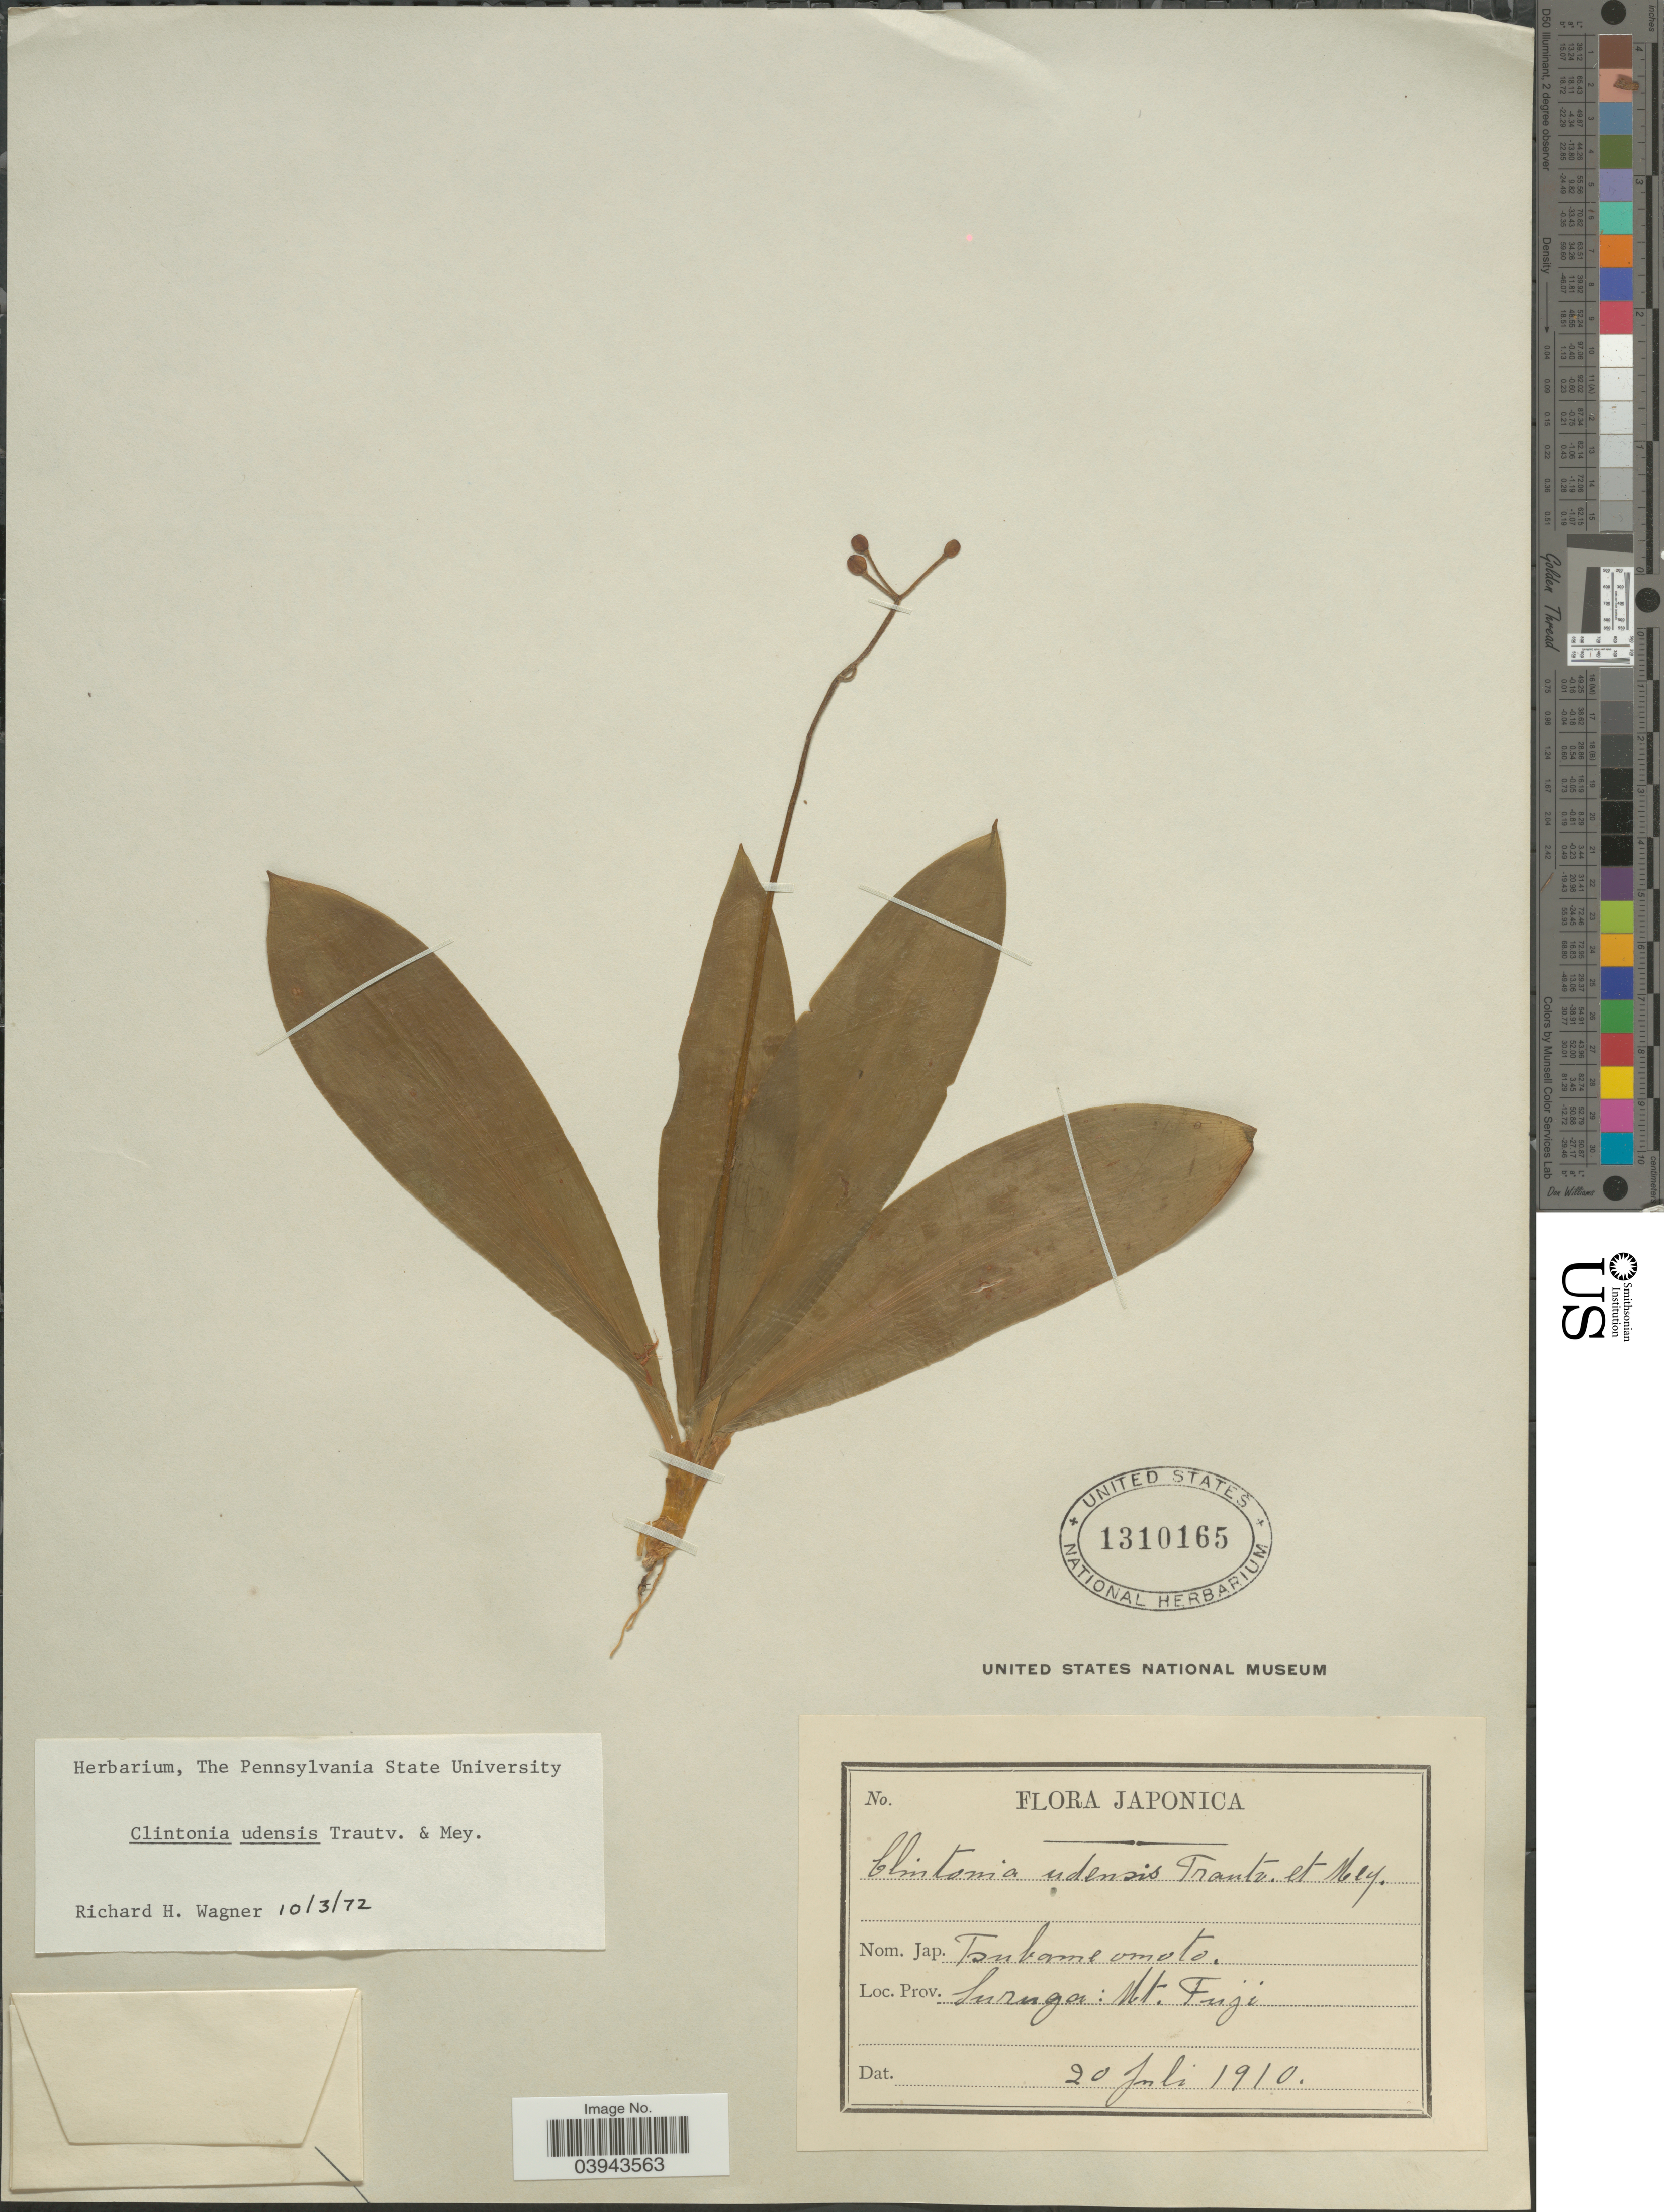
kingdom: Plantae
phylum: Tracheophyta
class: Liliopsida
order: Liliales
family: Liliaceae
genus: Clintonia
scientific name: Clintonia udensis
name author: Trautv. & C.A. Mey.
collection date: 1910-07-20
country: Japan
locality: Prov. Suruga: Mt. Fuji.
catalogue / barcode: US 1310165